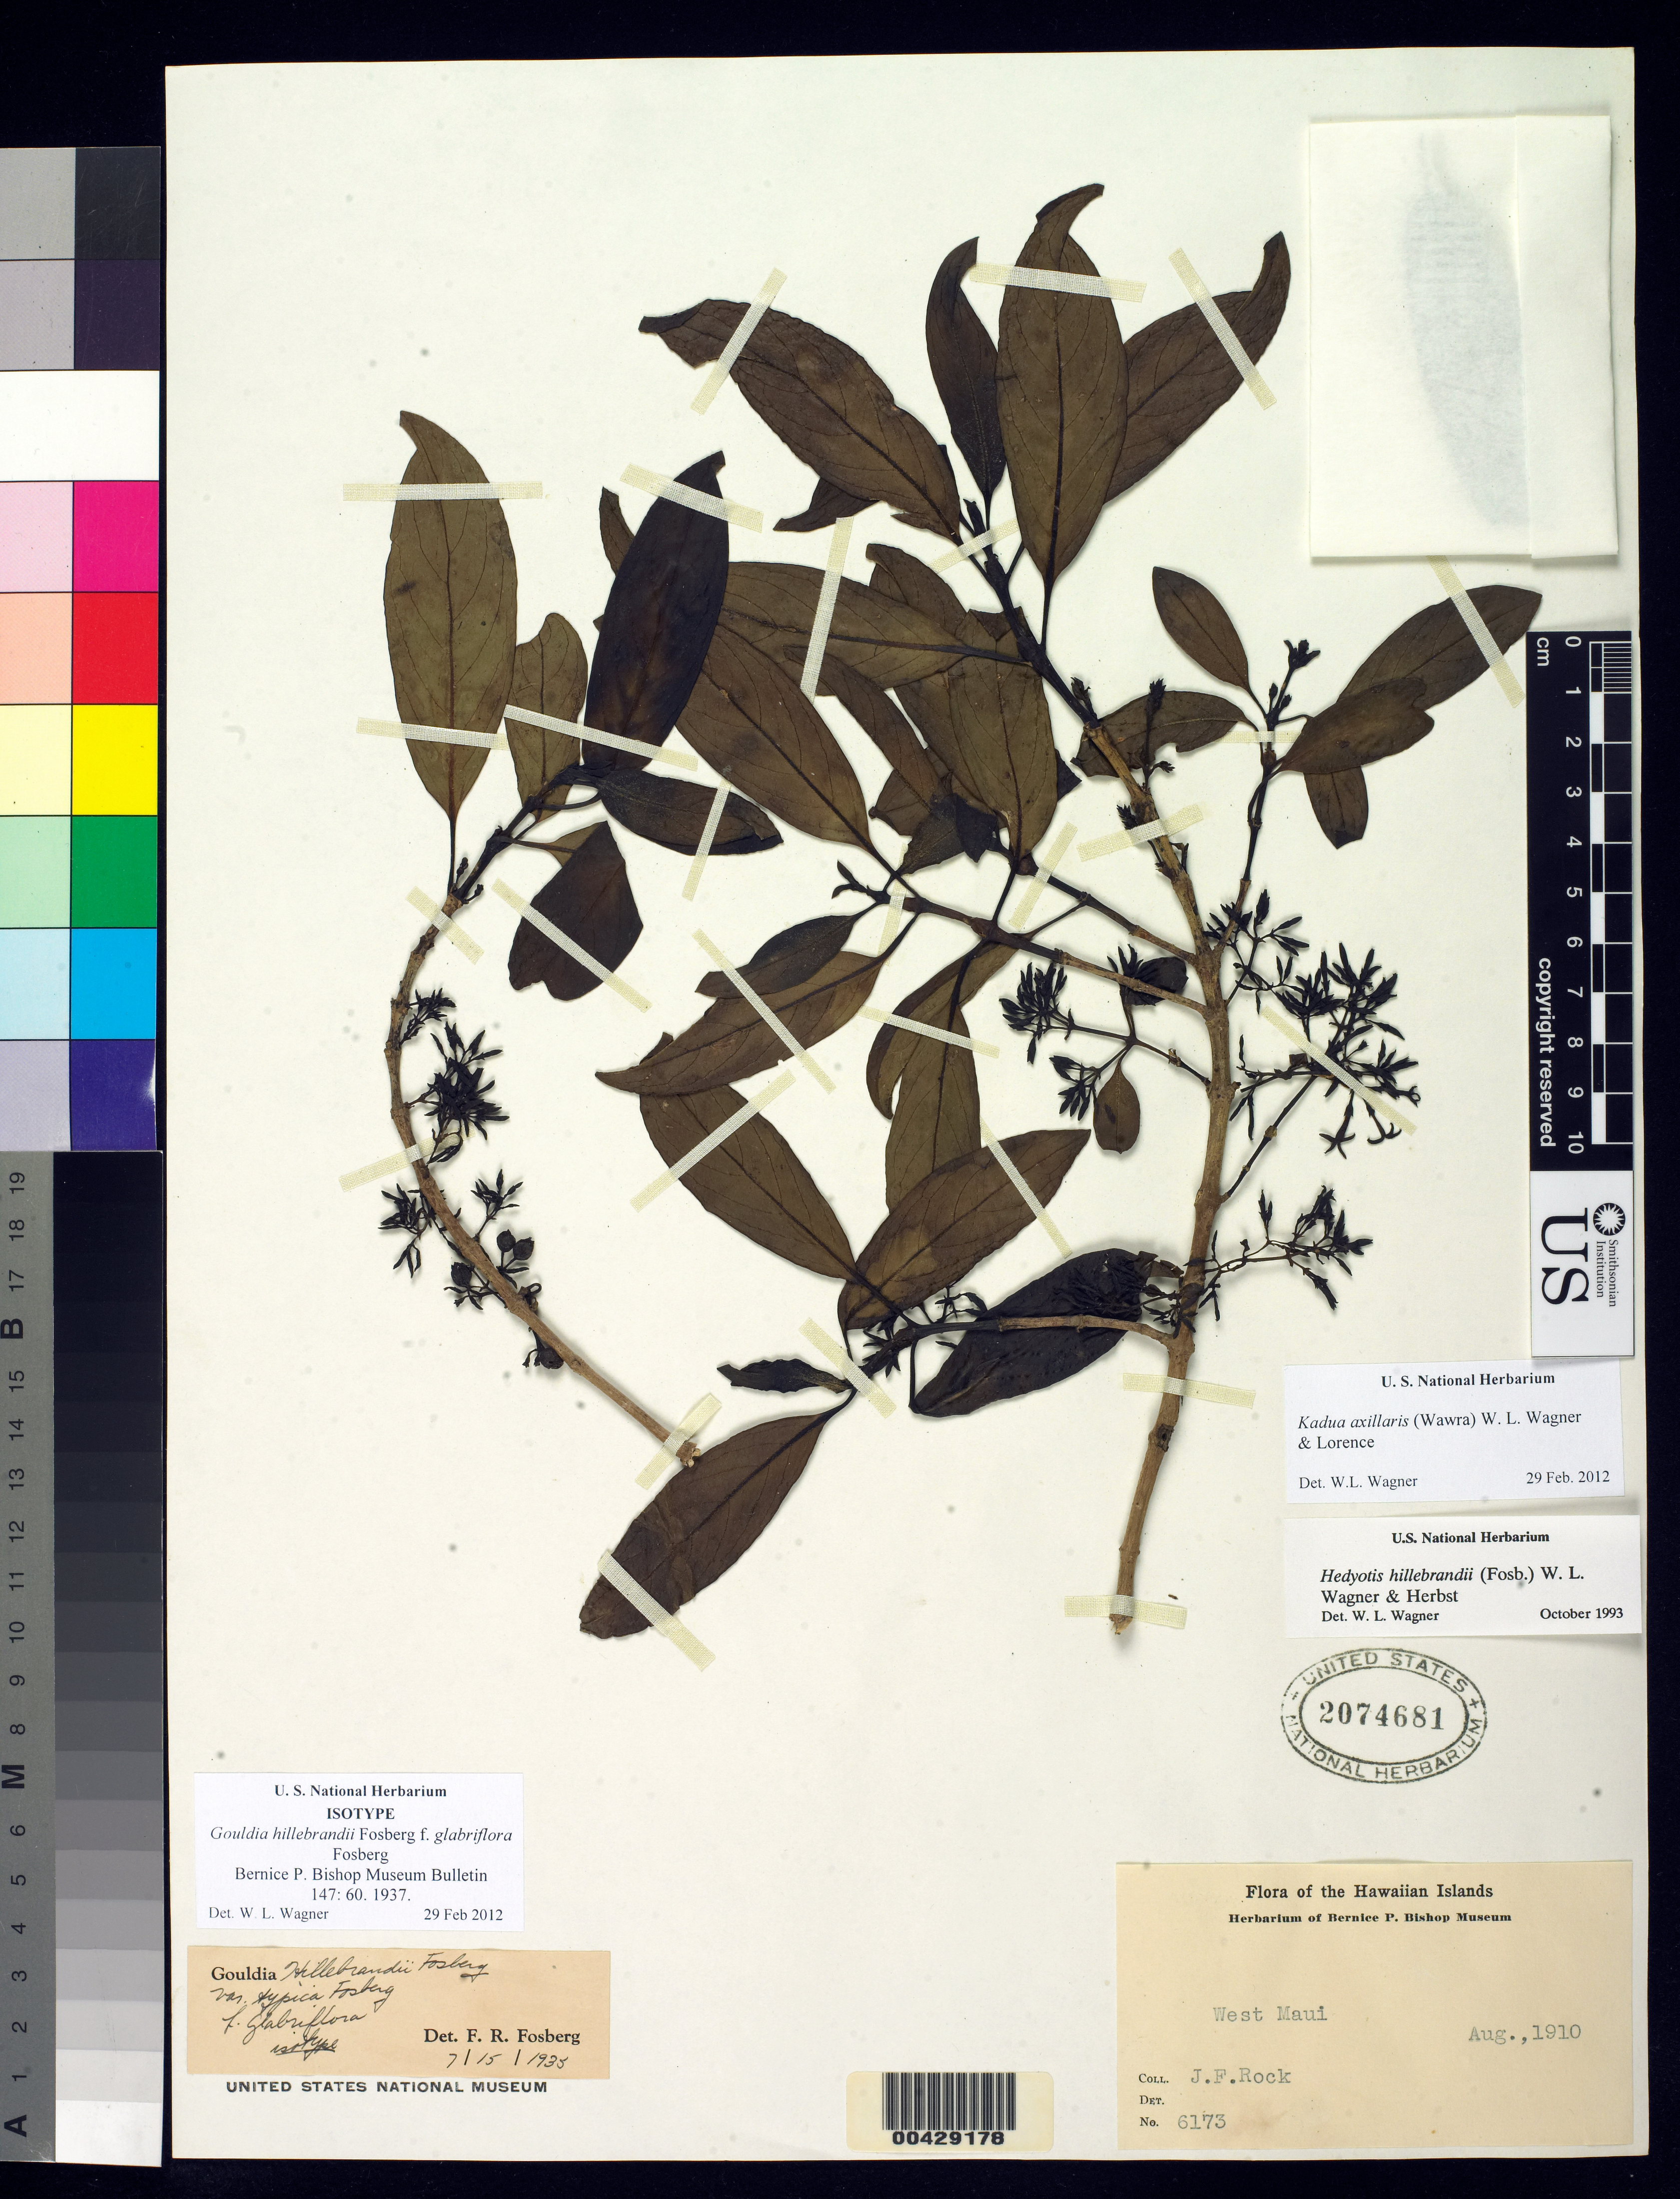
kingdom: Plantae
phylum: Tracheophyta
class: Magnoliopsida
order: Gentianales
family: Rubiaceae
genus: Gouldia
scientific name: Gouldia hillebrandii f. glabriflora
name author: Fosberg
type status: Isotype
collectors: J. F. Rock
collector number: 6173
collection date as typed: Aug 1910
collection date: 1910-08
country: United States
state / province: Hawaii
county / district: Maui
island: Maui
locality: W Maui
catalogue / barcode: US 2074681